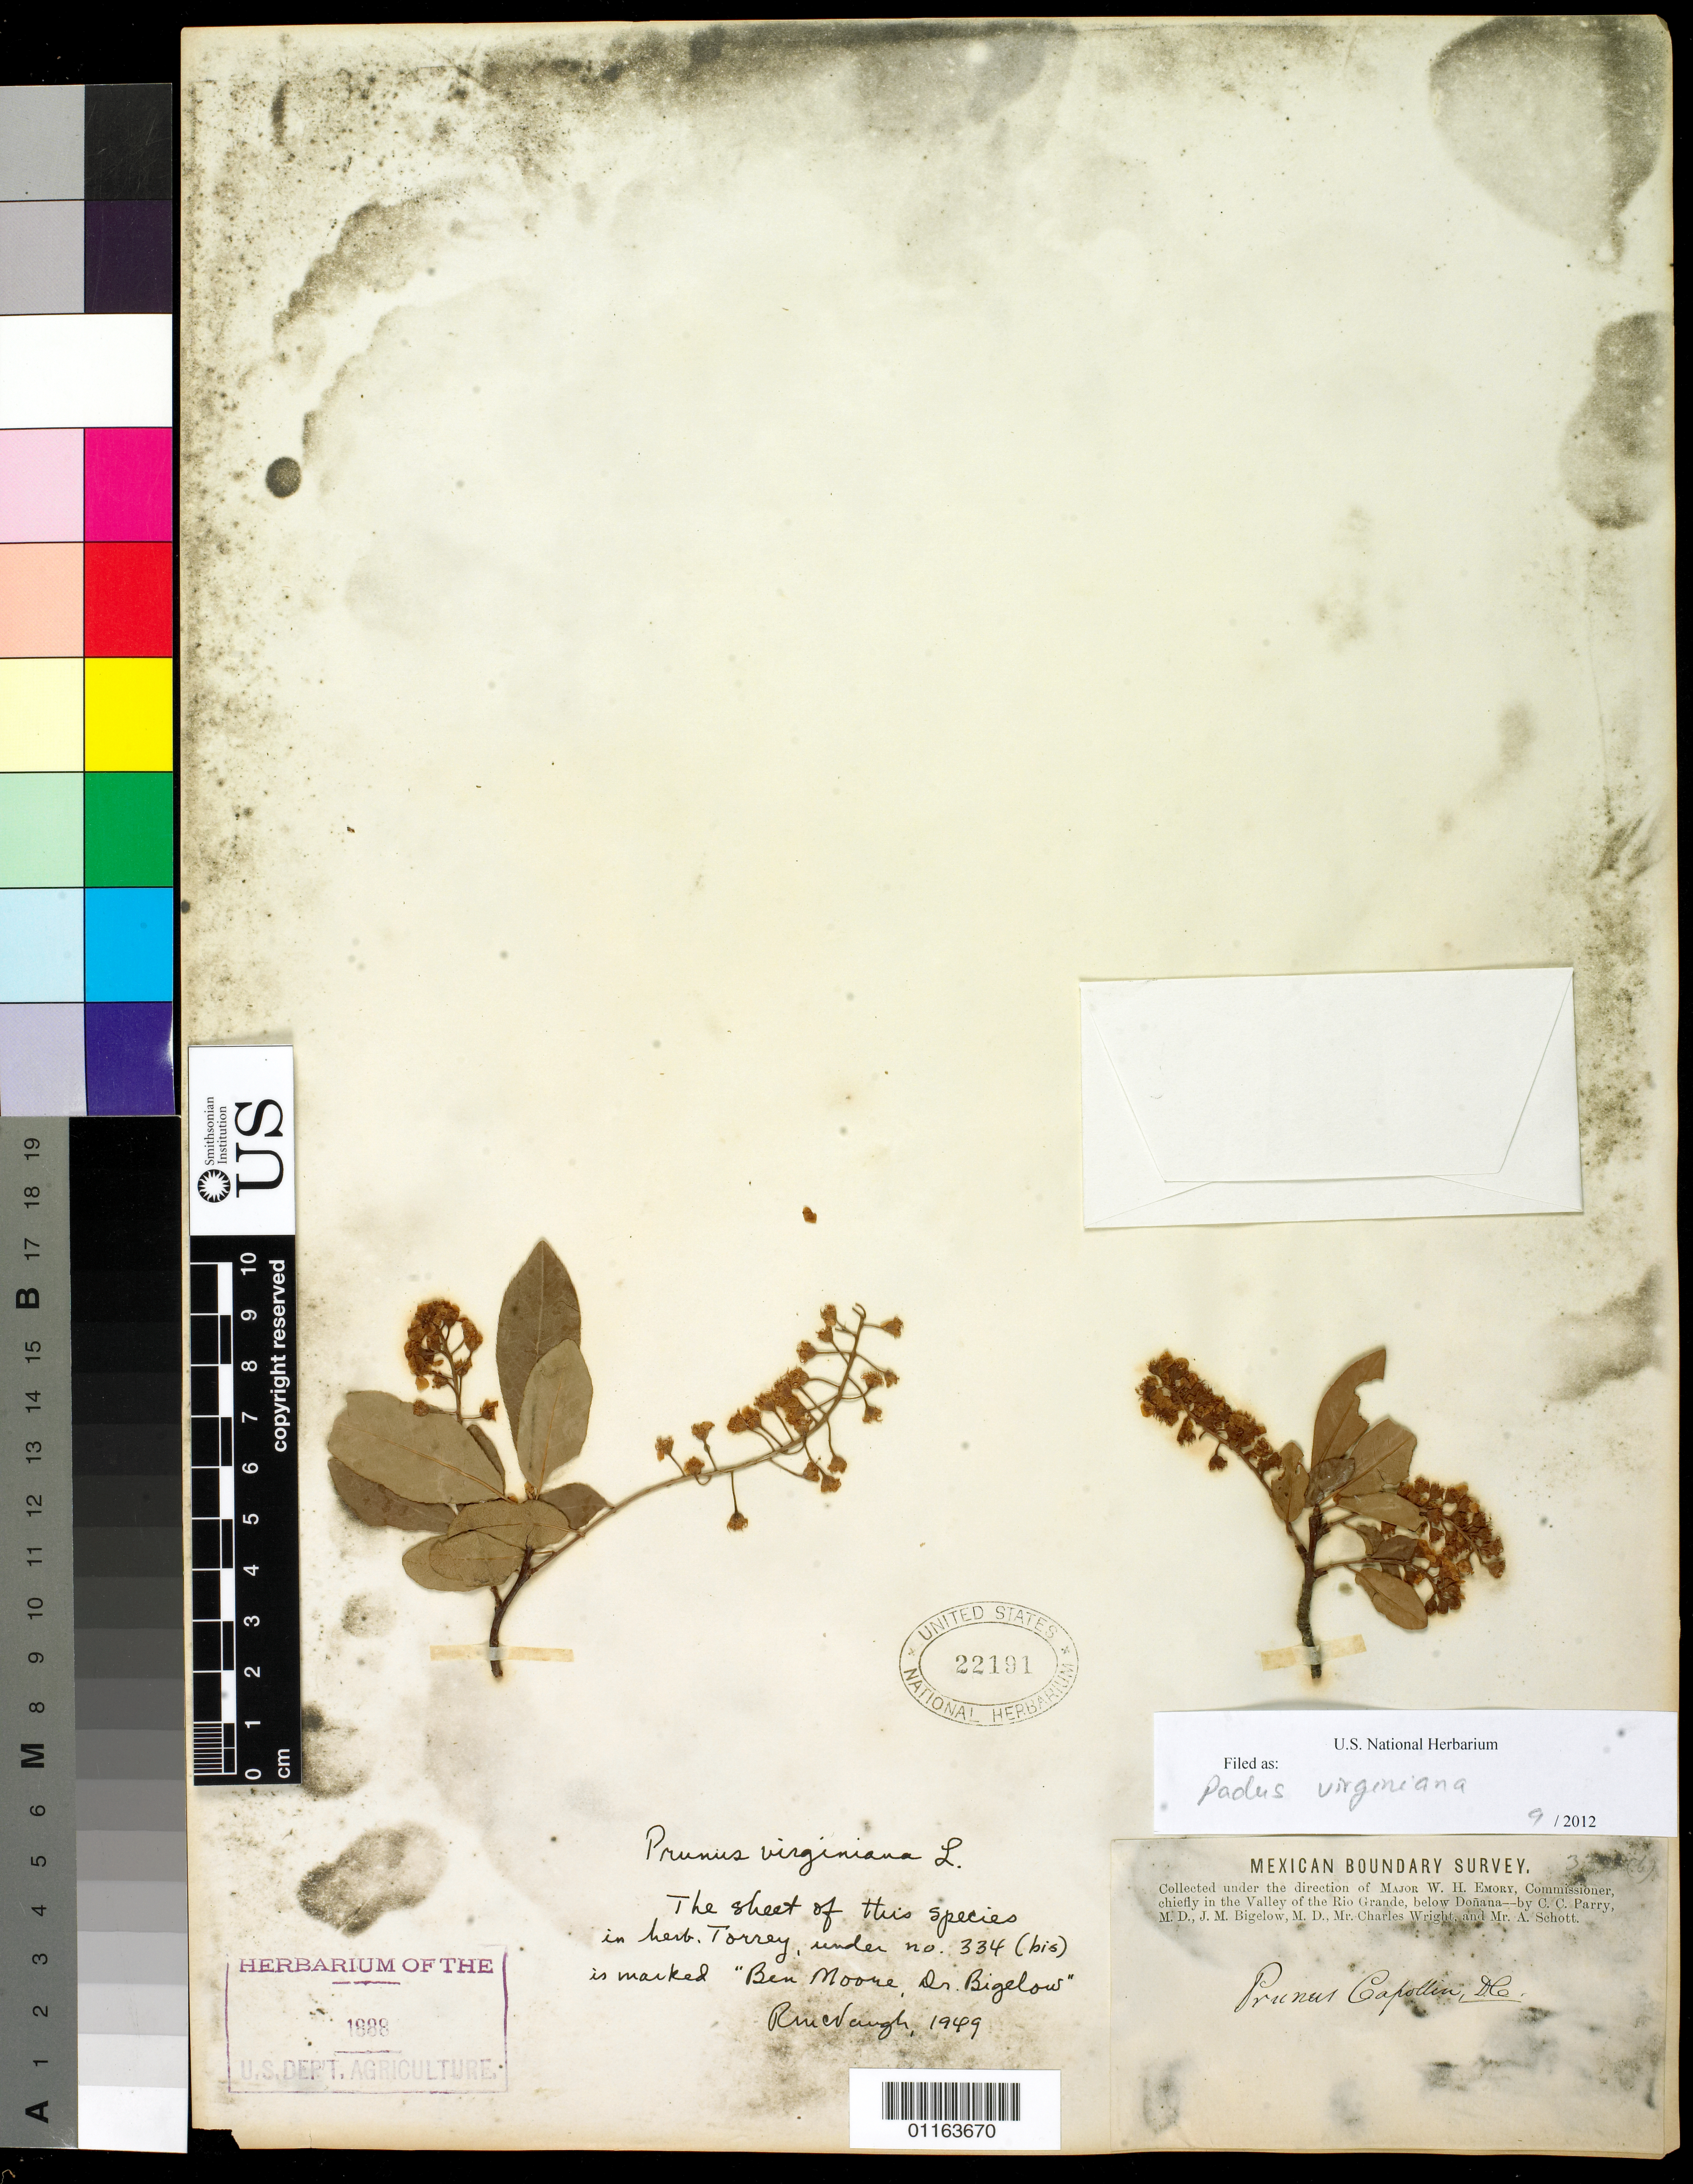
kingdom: Plantae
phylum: Tracheophyta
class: Magnoliopsida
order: Rosales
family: Rosaceae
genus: Prunus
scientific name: Prunus virginiana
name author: L.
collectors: C. C. Parry, J. M. Bigelow, C. Wright & A. C. V. Schott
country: Mexico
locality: Valley of the Rio Grande, below Doñana.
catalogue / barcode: US 22191